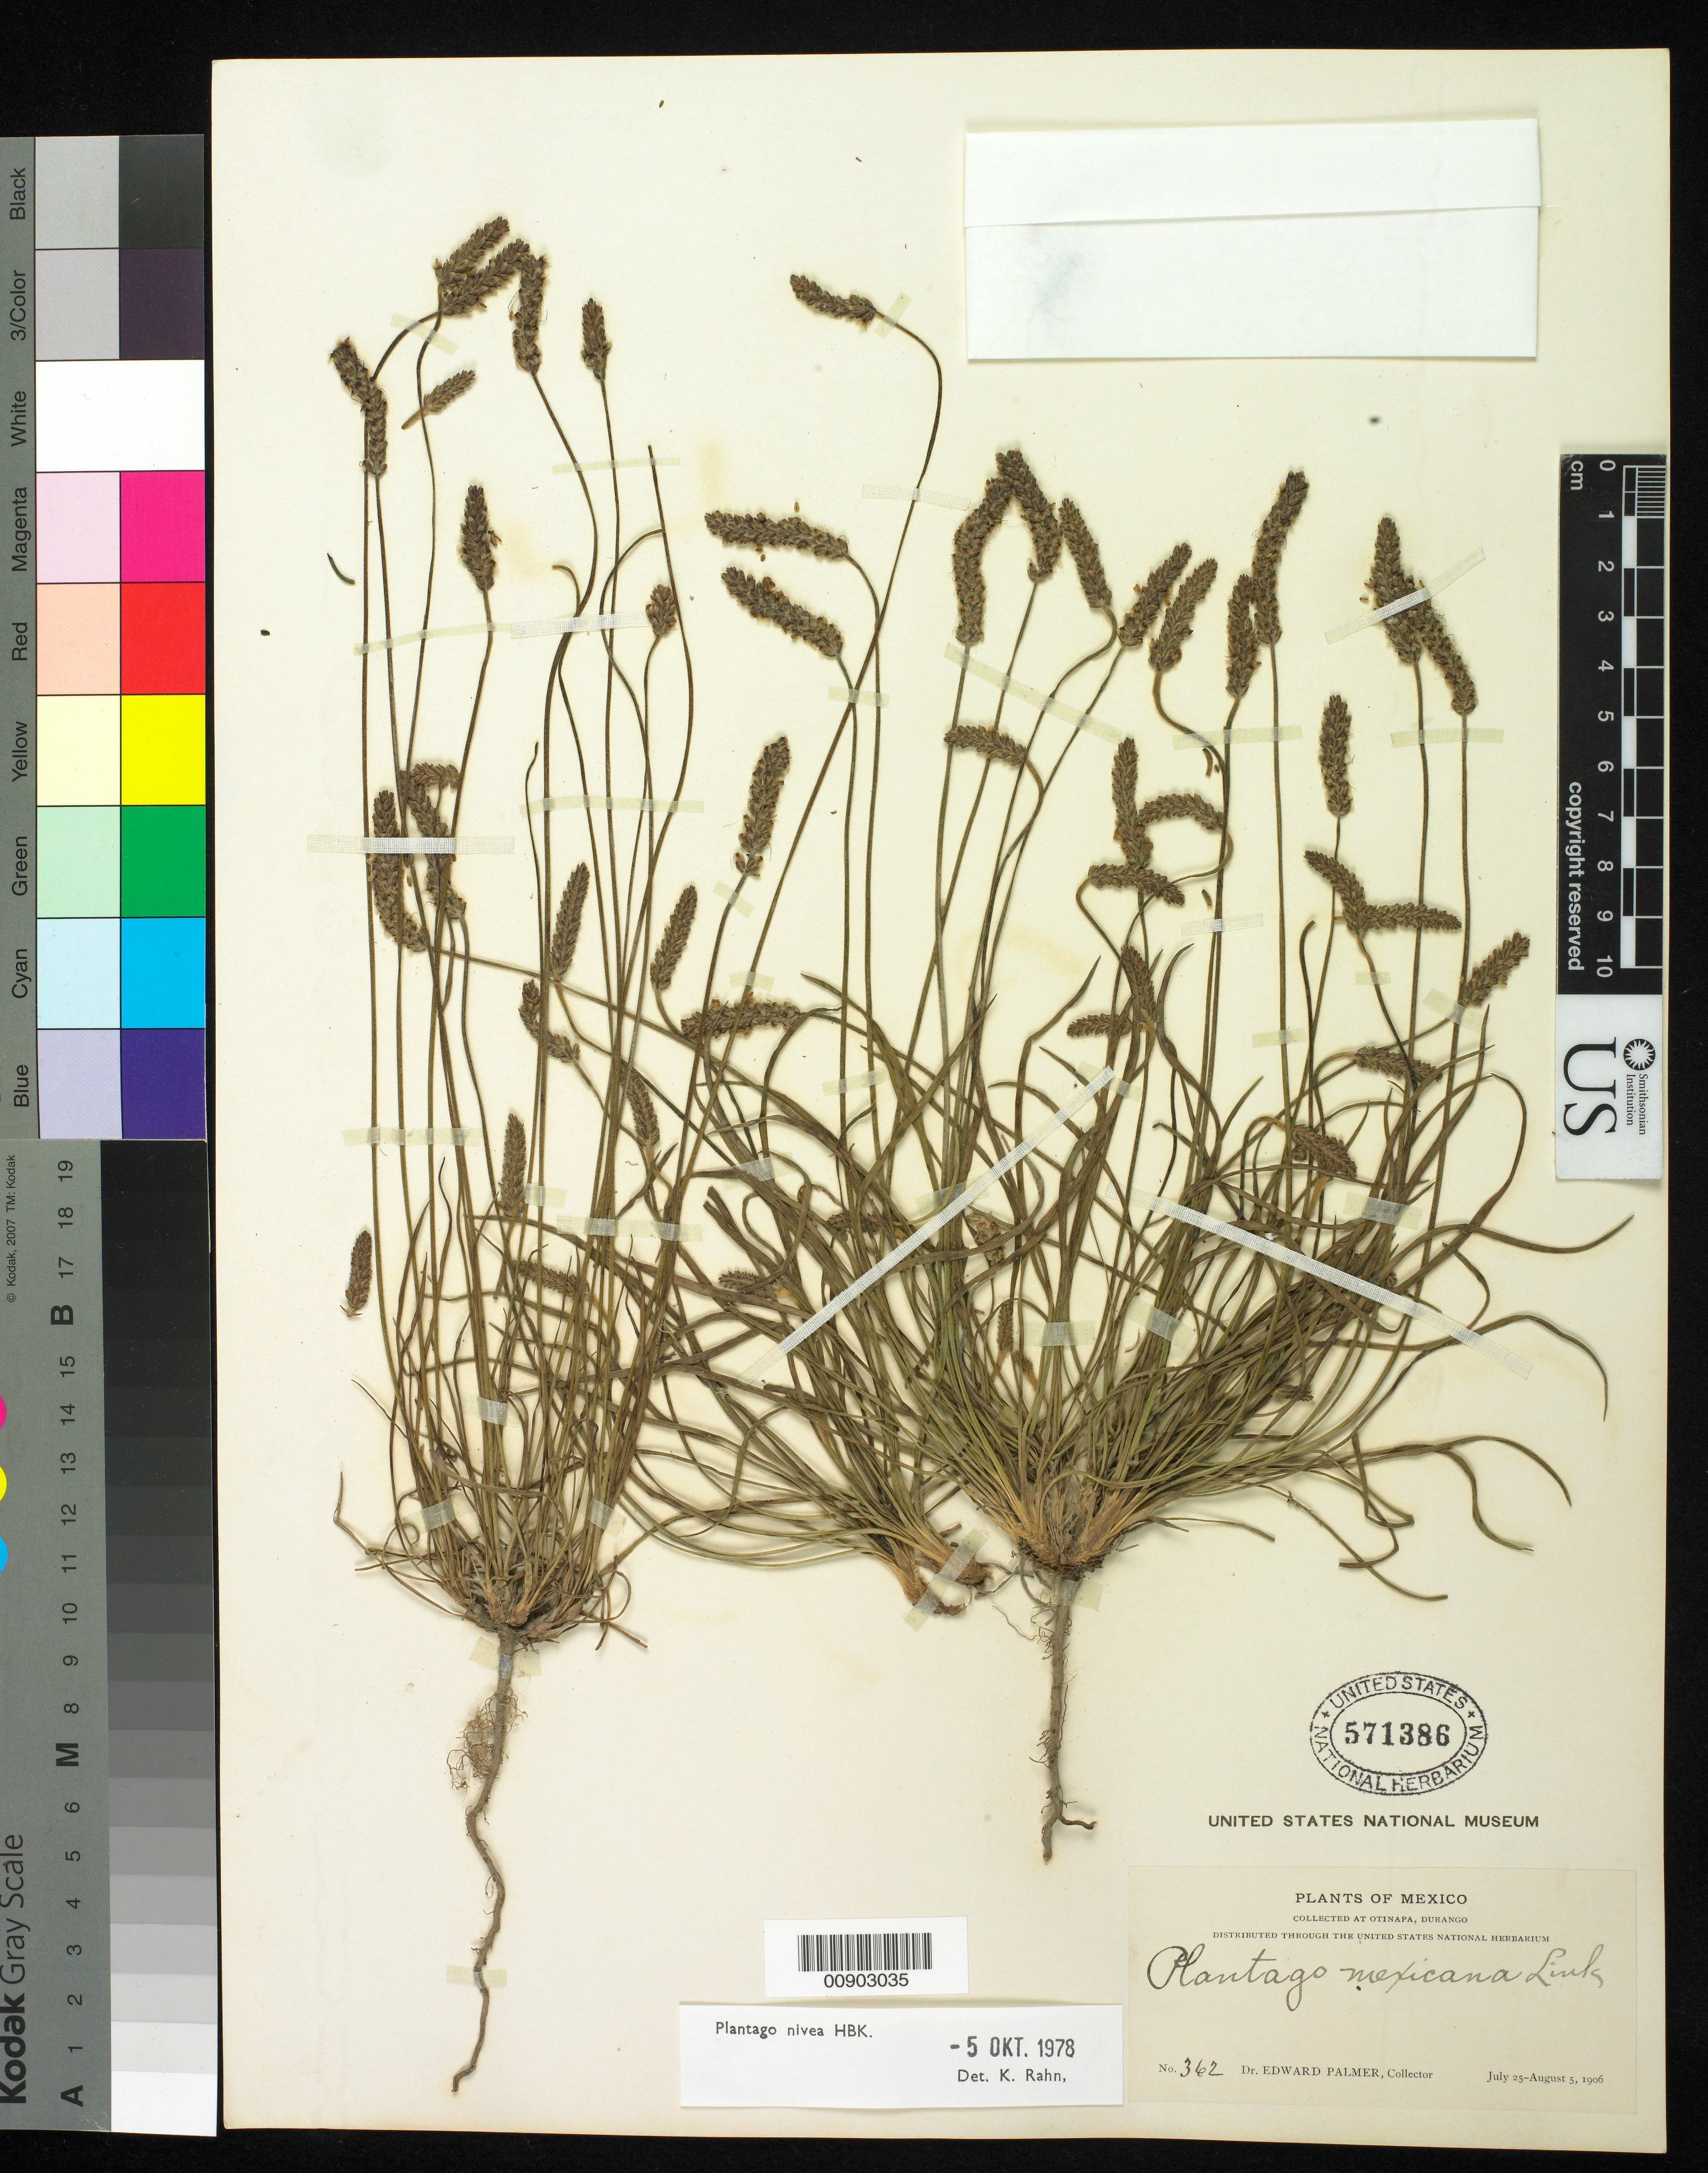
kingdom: Plantae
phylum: Tracheophyta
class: Magnoliopsida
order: Lamiales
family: Plantaginaceae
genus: Plantago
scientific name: Plantago nivea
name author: Kunth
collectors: E. Palmer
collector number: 362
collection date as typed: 25 Jul 1906 to 05 Aug 1906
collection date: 1906-07-25/1906-08-05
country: Mexico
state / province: Durango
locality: Otinapa, Durango.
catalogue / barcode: US 571386